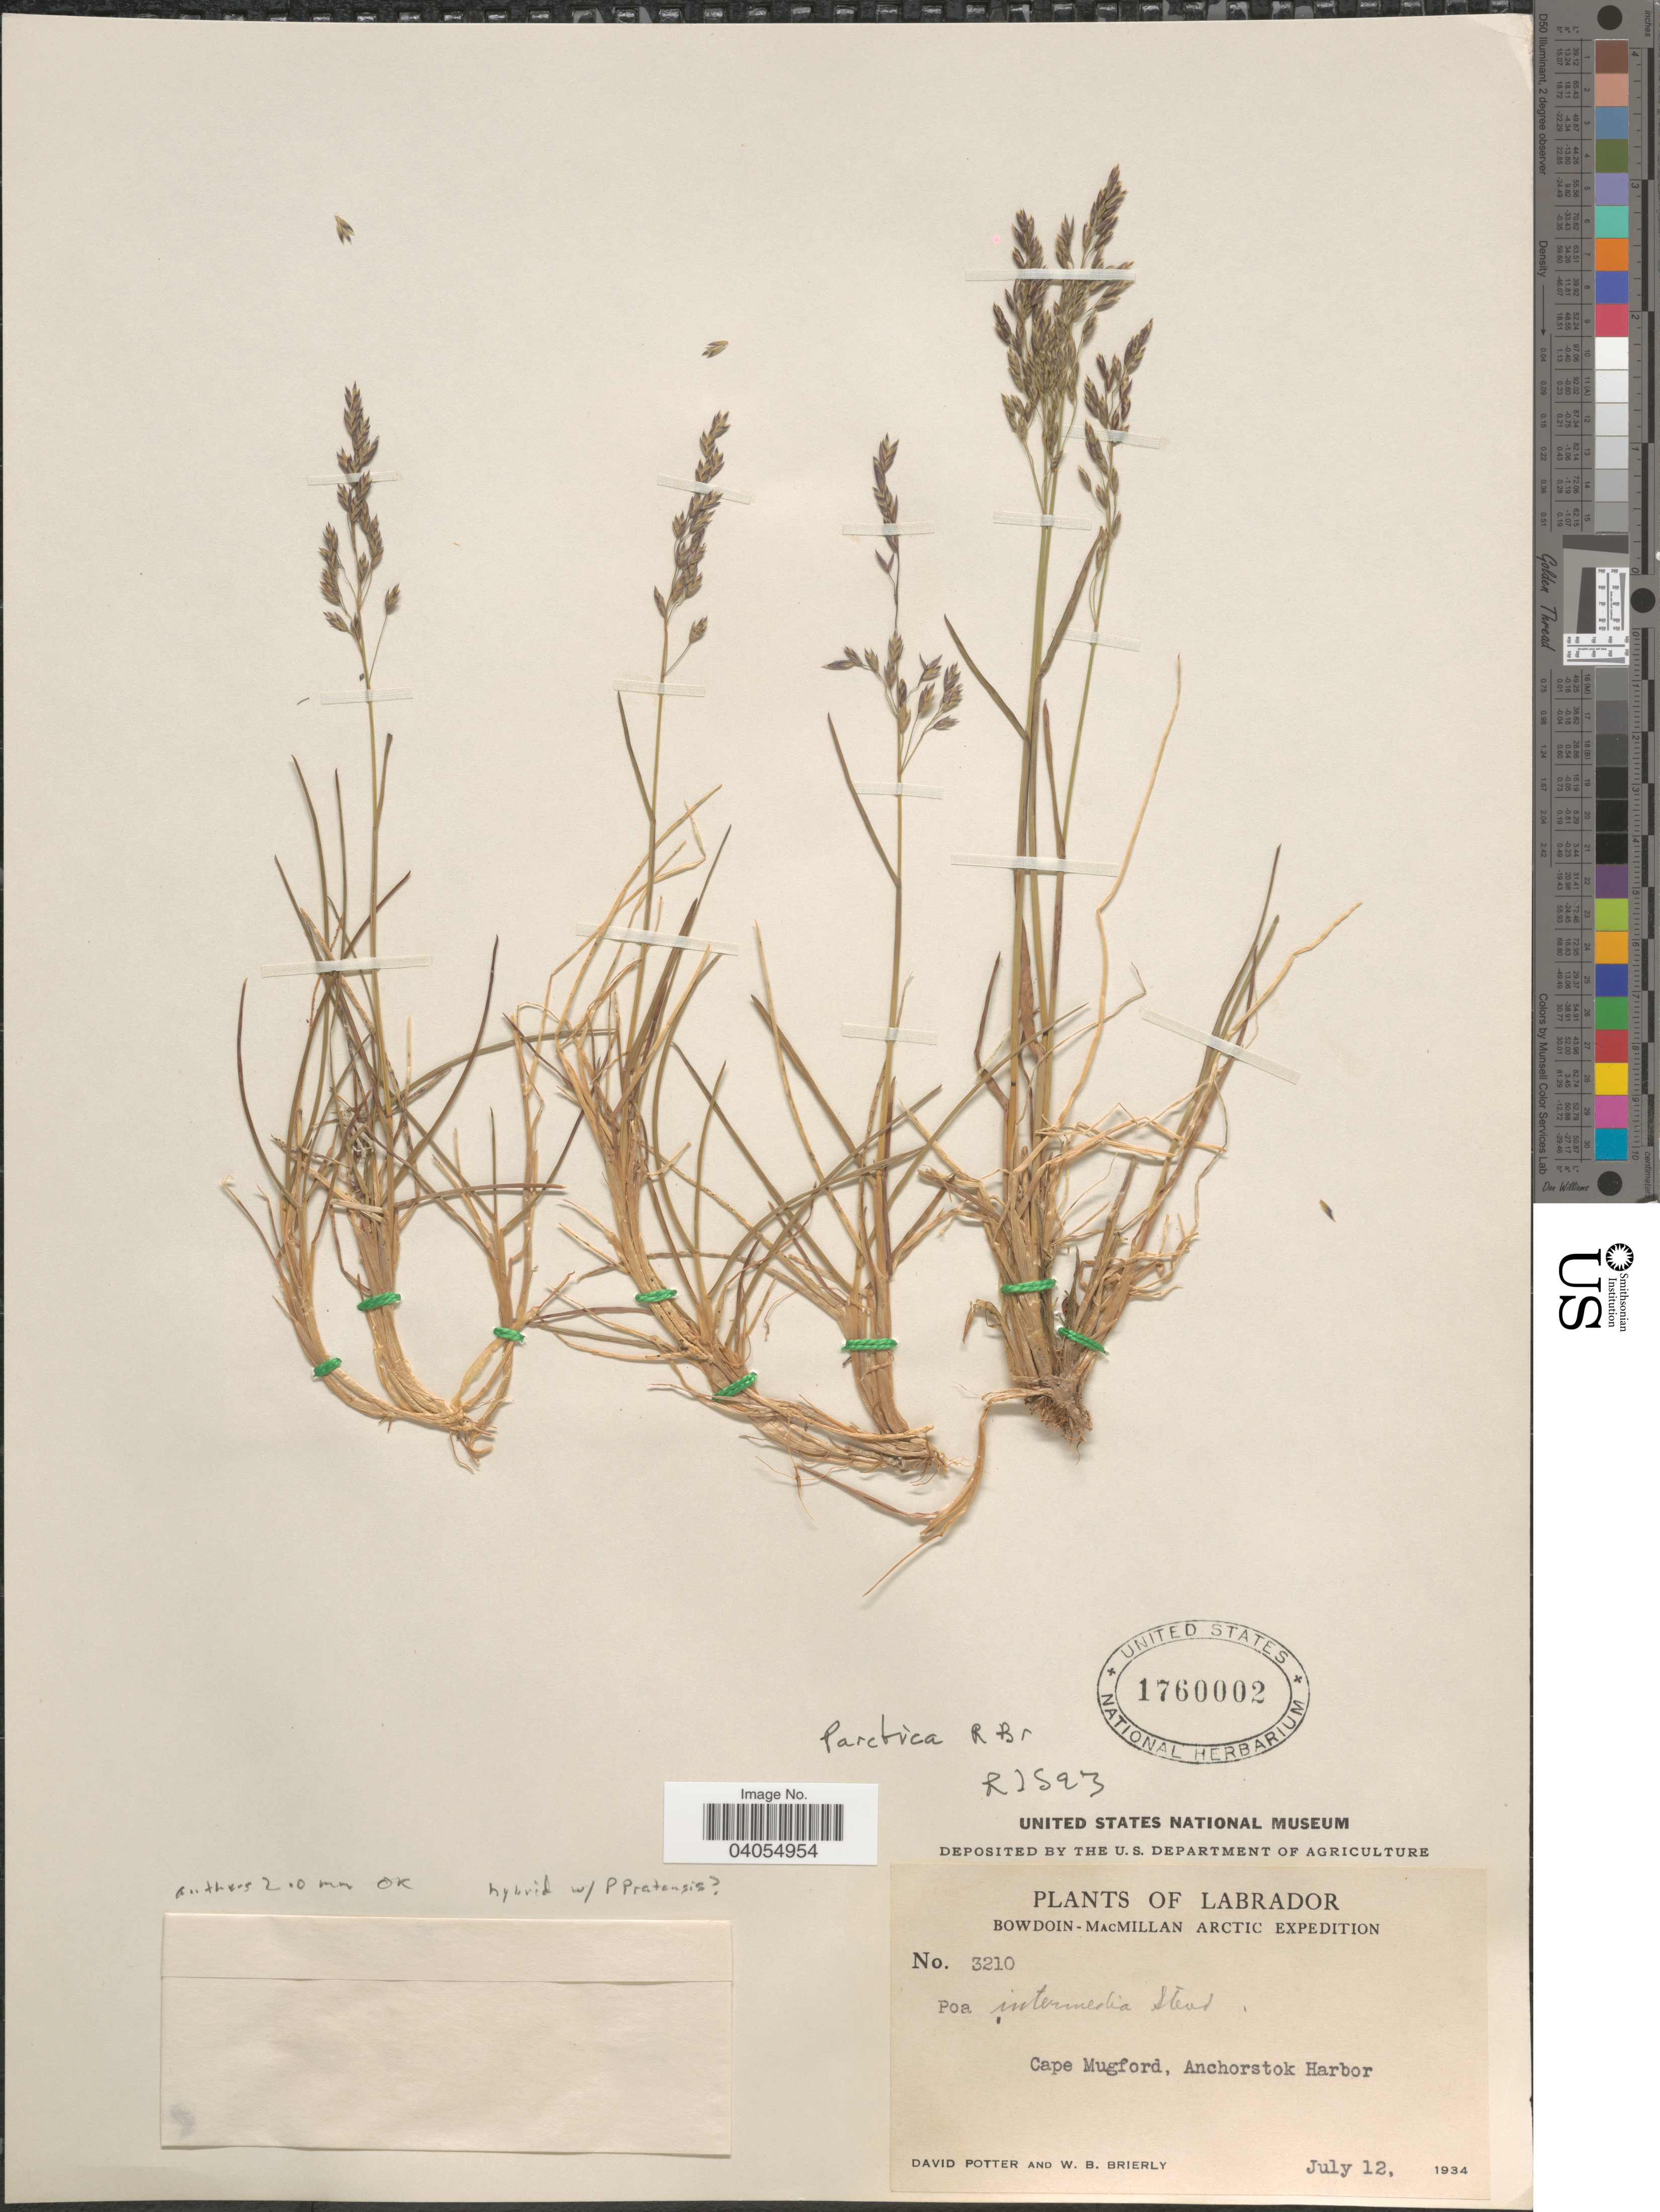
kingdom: Plantae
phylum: Tracheophyta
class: Liliopsida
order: Poales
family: Poaceae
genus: Poa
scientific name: Poa arctica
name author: R. Br.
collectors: D. Potter & W. Brierly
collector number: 3210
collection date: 1934-07-12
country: Canada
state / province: Newfoundland and Labrador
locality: Labrador. Cape Mugford, Anchorstok Harbor.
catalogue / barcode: US 1760002